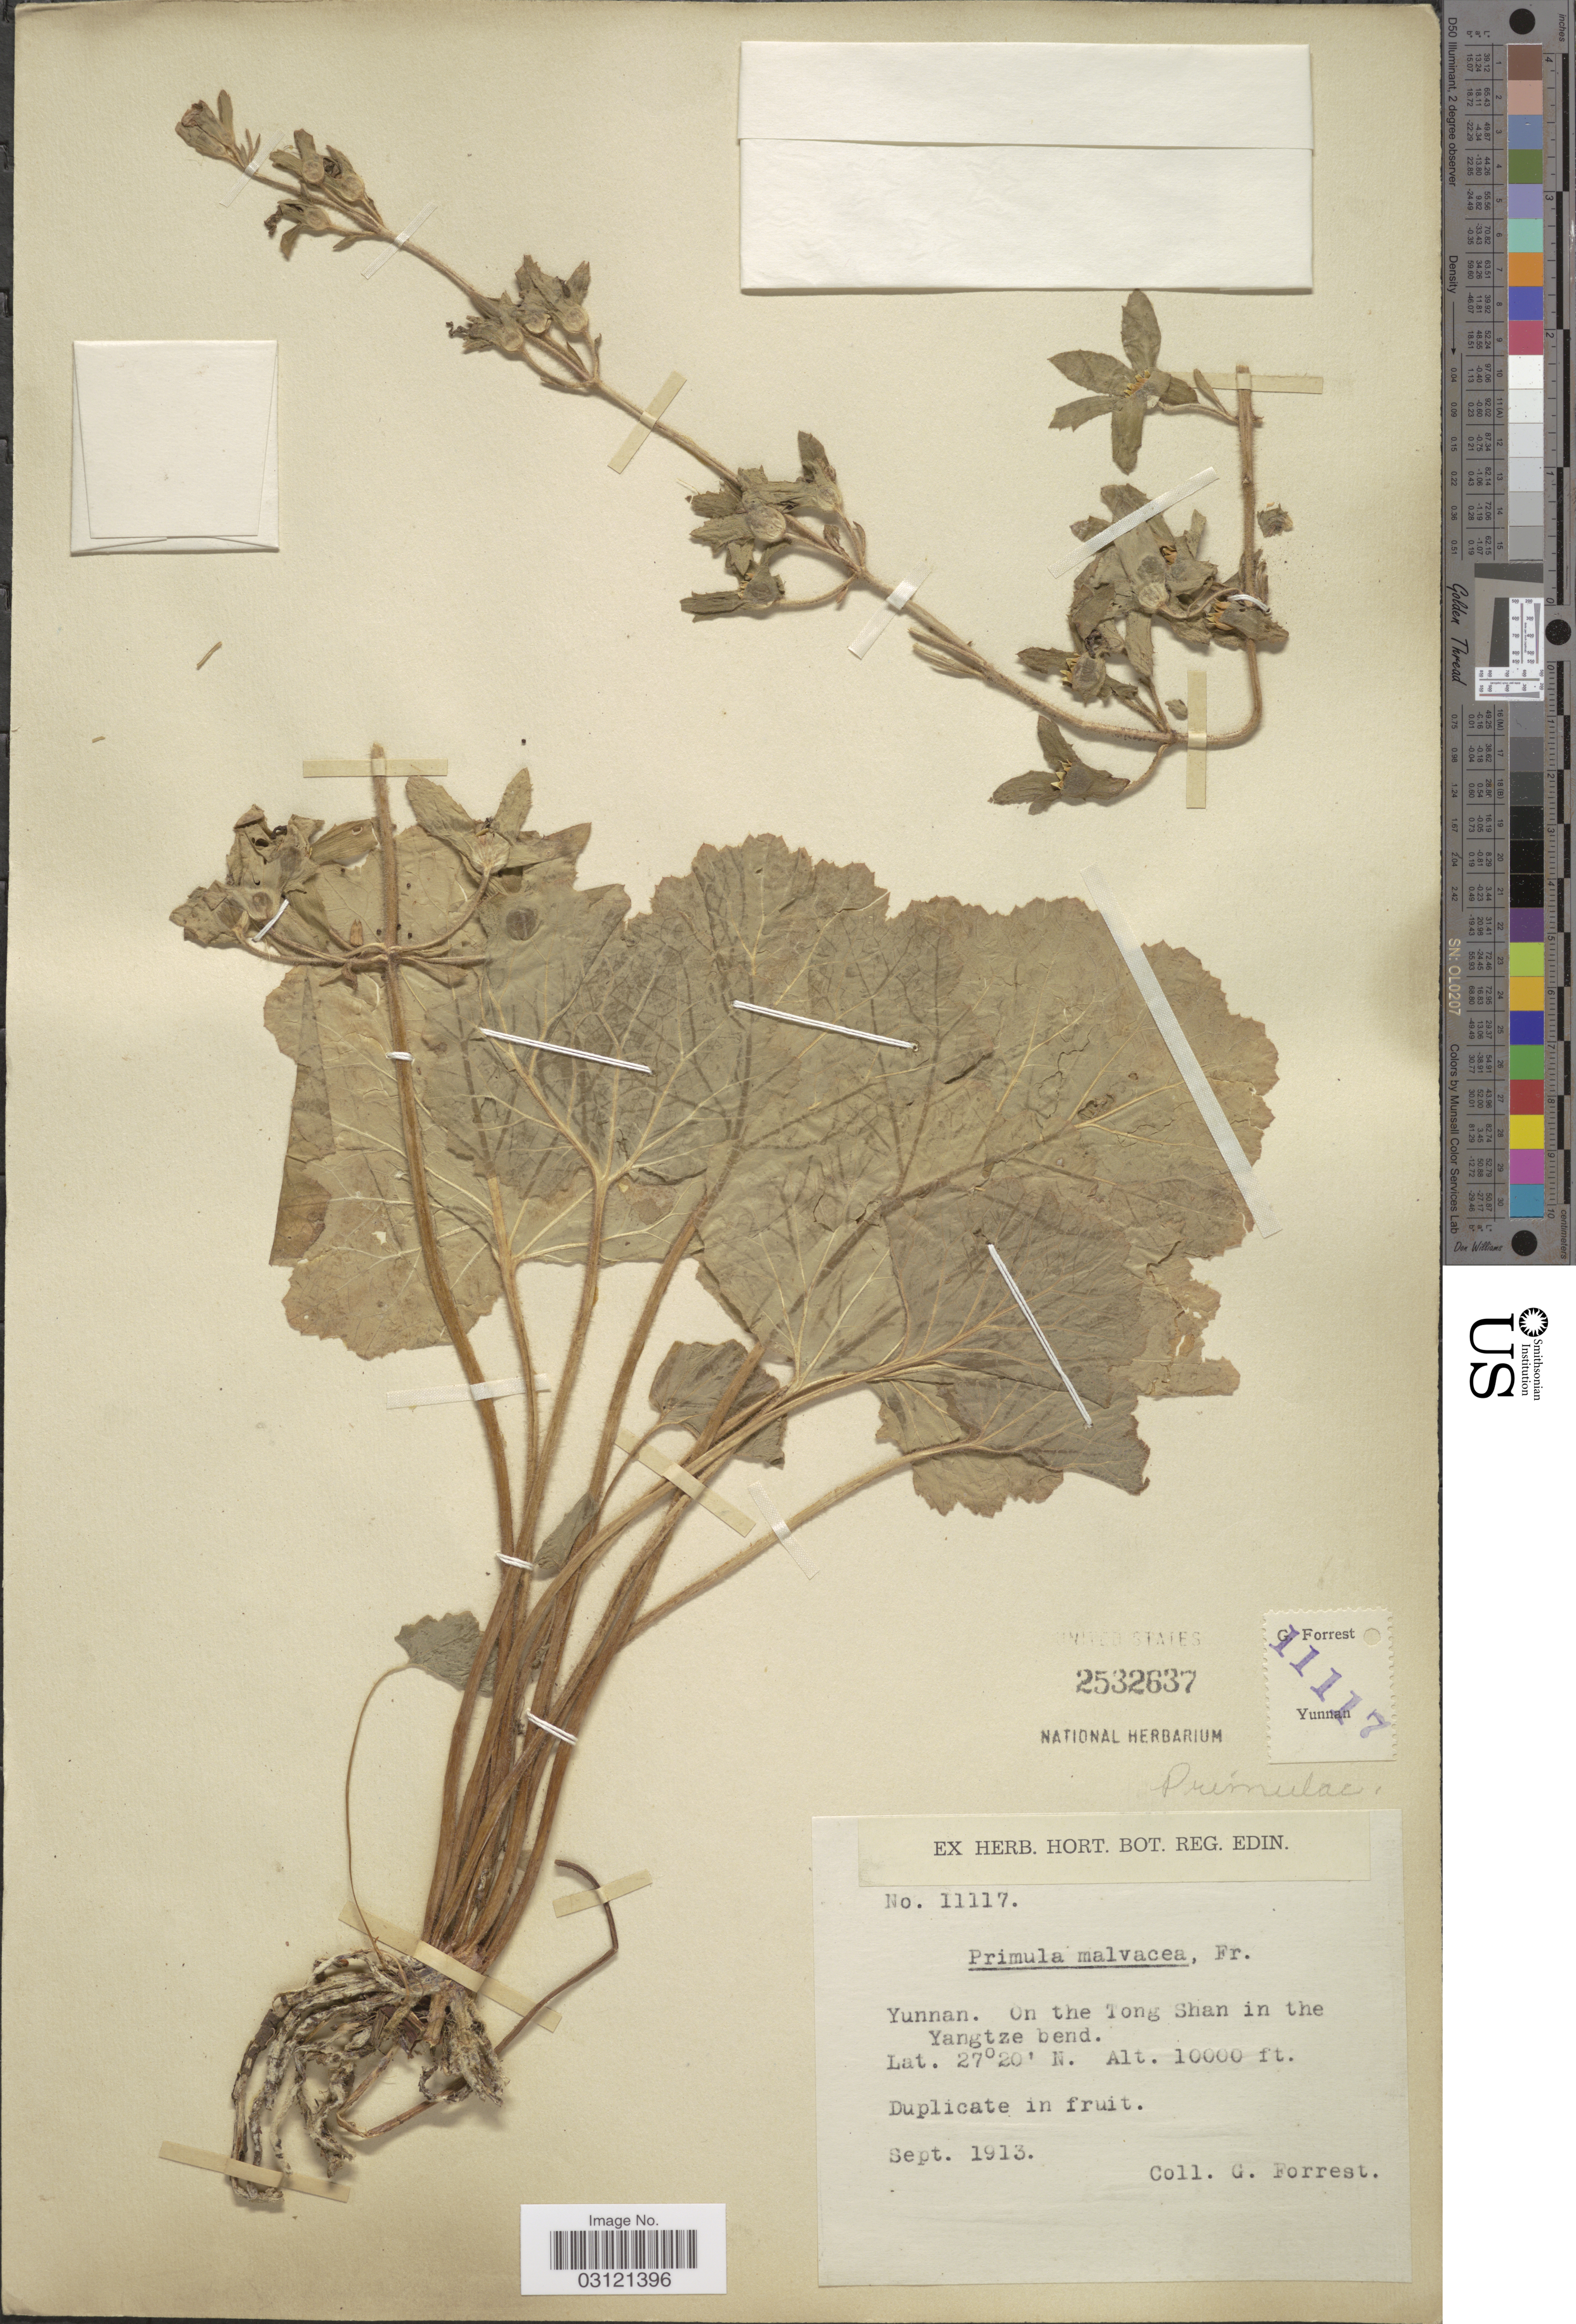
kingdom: Plantae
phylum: Tracheophyta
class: Magnoliopsida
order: Ericales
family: Primulaceae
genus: Primula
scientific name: Primula malvacea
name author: Franch.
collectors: G. Forrest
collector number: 11117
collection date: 1913-09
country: China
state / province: Yunnan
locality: On the Tong Shan in the Yangtze bend.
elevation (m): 3048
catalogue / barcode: US 2532637